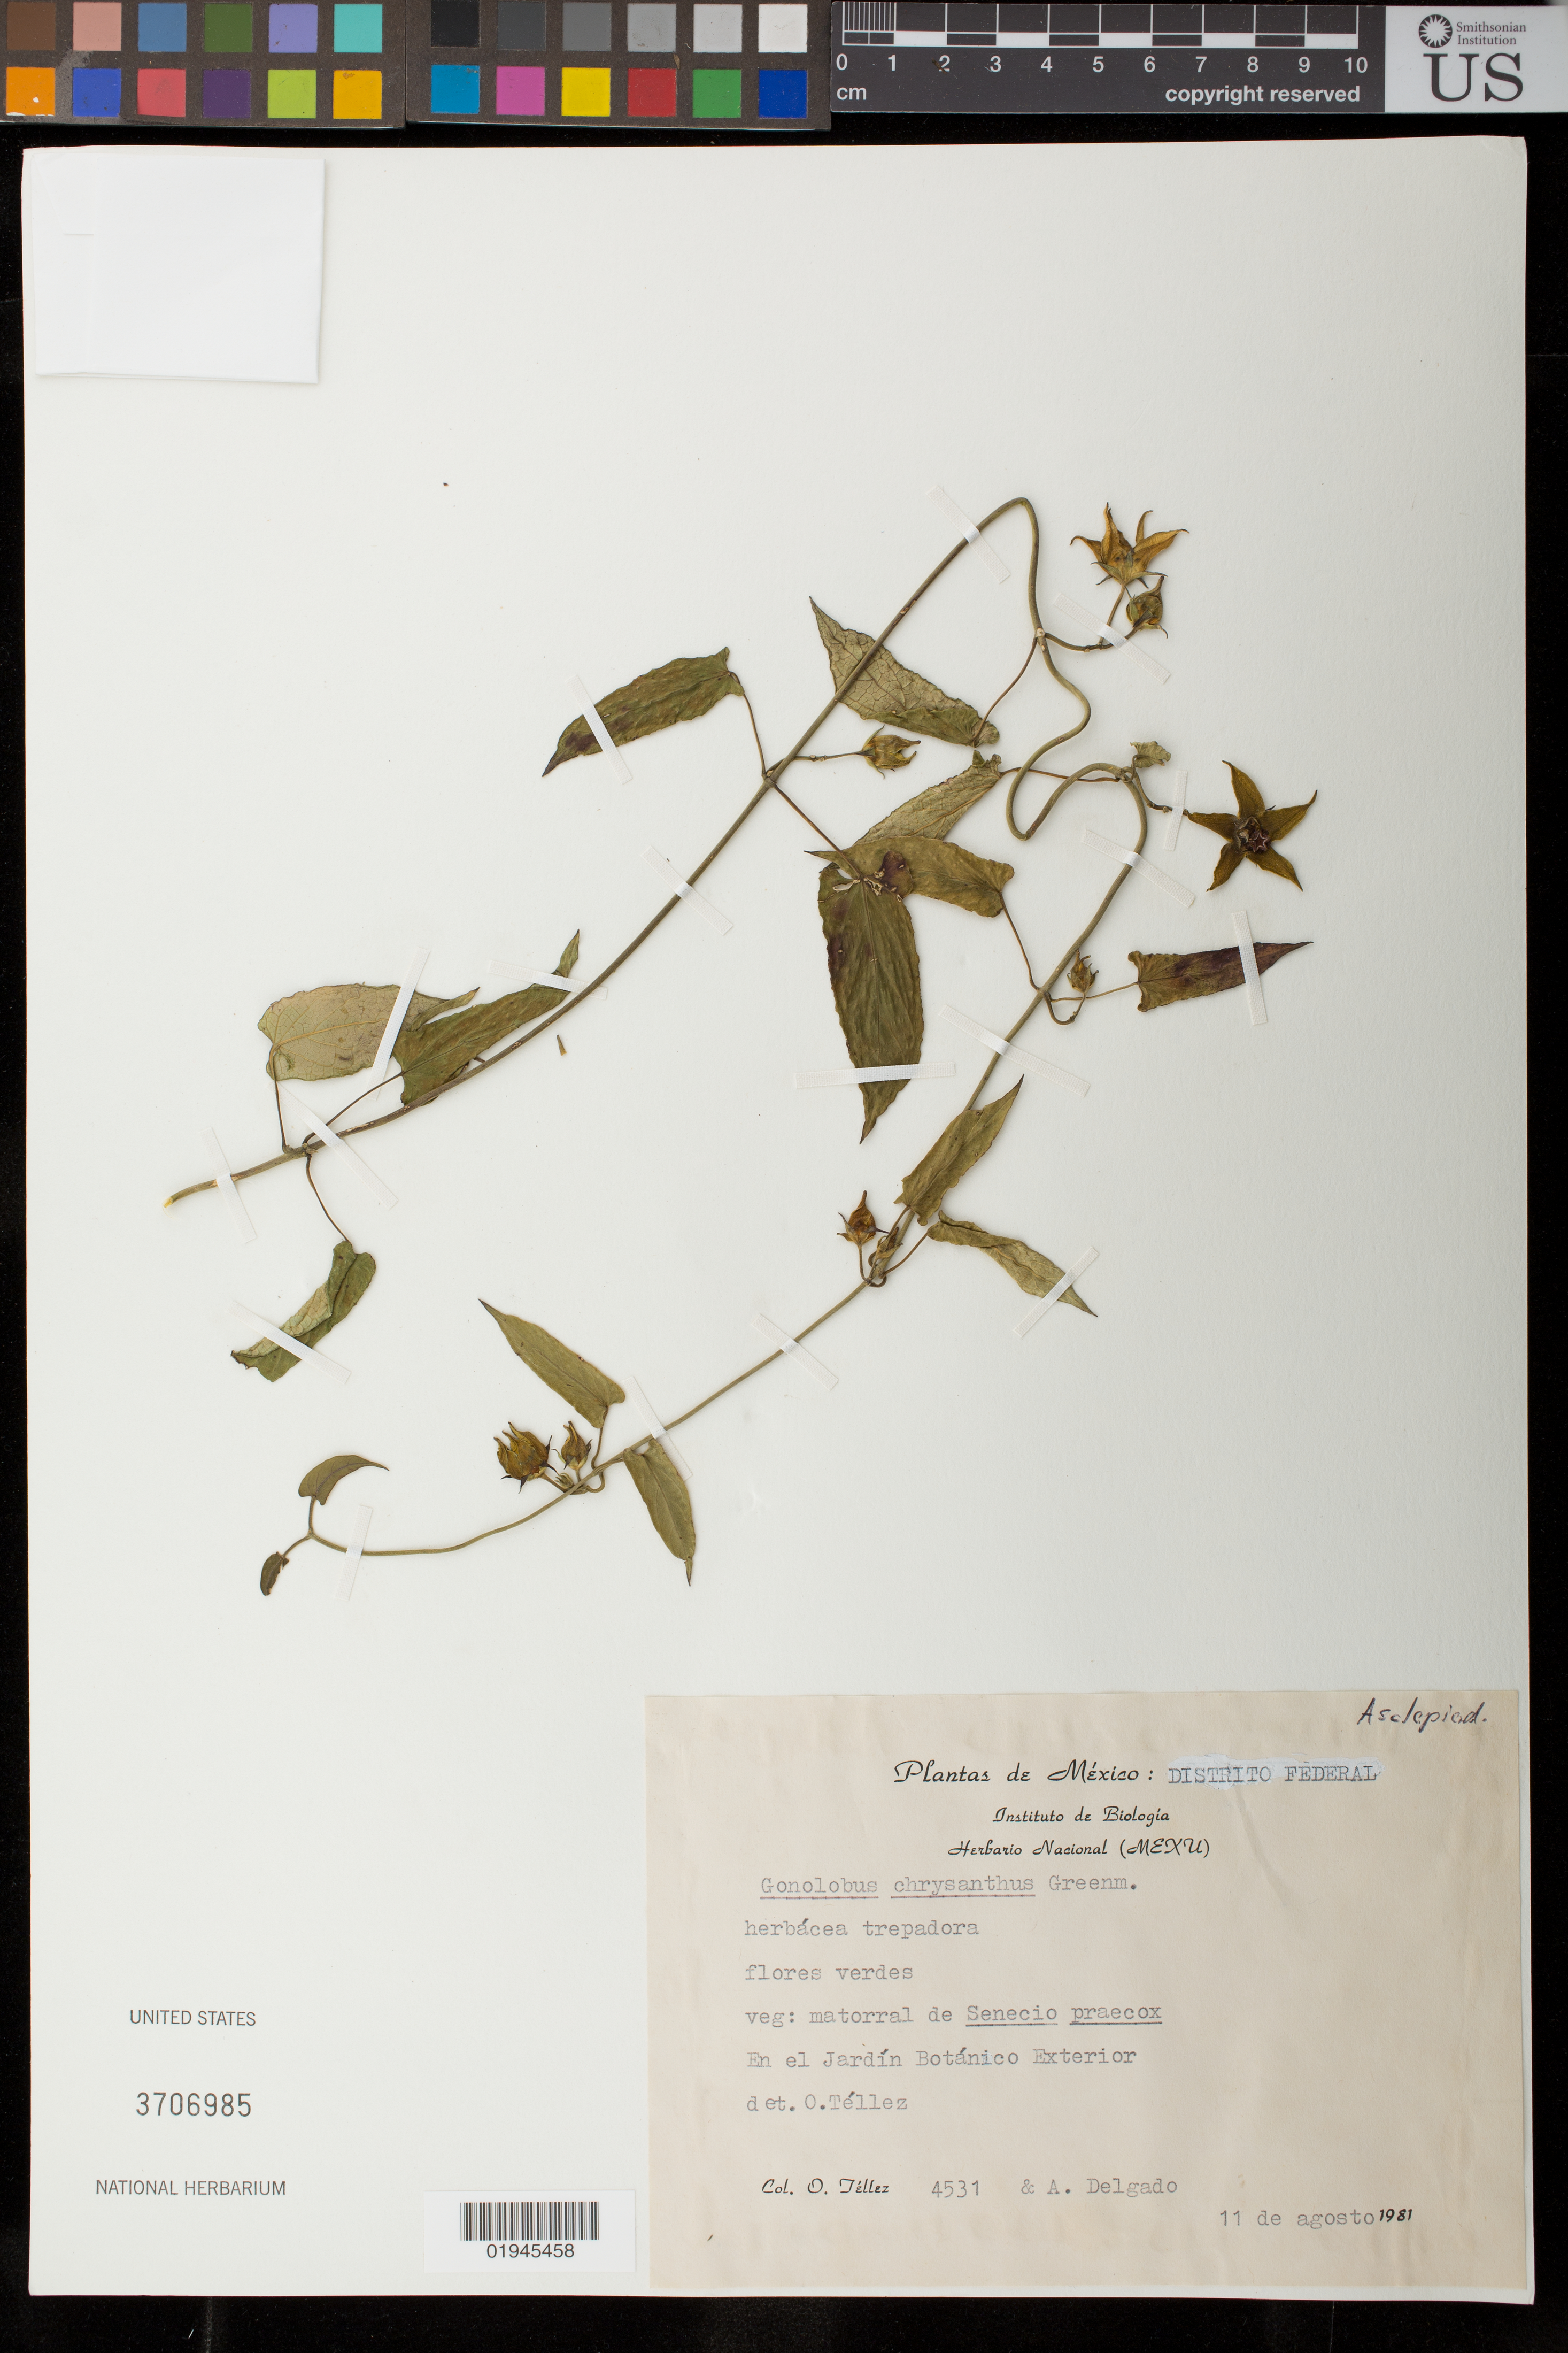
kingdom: Plantae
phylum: Tracheophyta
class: Magnoliopsida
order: Gentianales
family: Apocynaceae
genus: Gonolobus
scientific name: Gonolobus uniflorus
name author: Kunth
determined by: Stevens, W. Douglas, Missouri Botanical Garden (MO)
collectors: O. Téllez V. & A. A. Delgado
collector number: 4531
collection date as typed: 11 Aug 1981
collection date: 1981-08-11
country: Mexico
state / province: Distrito Federal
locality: En el Jardin Botanico Exterior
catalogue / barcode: US 3706985